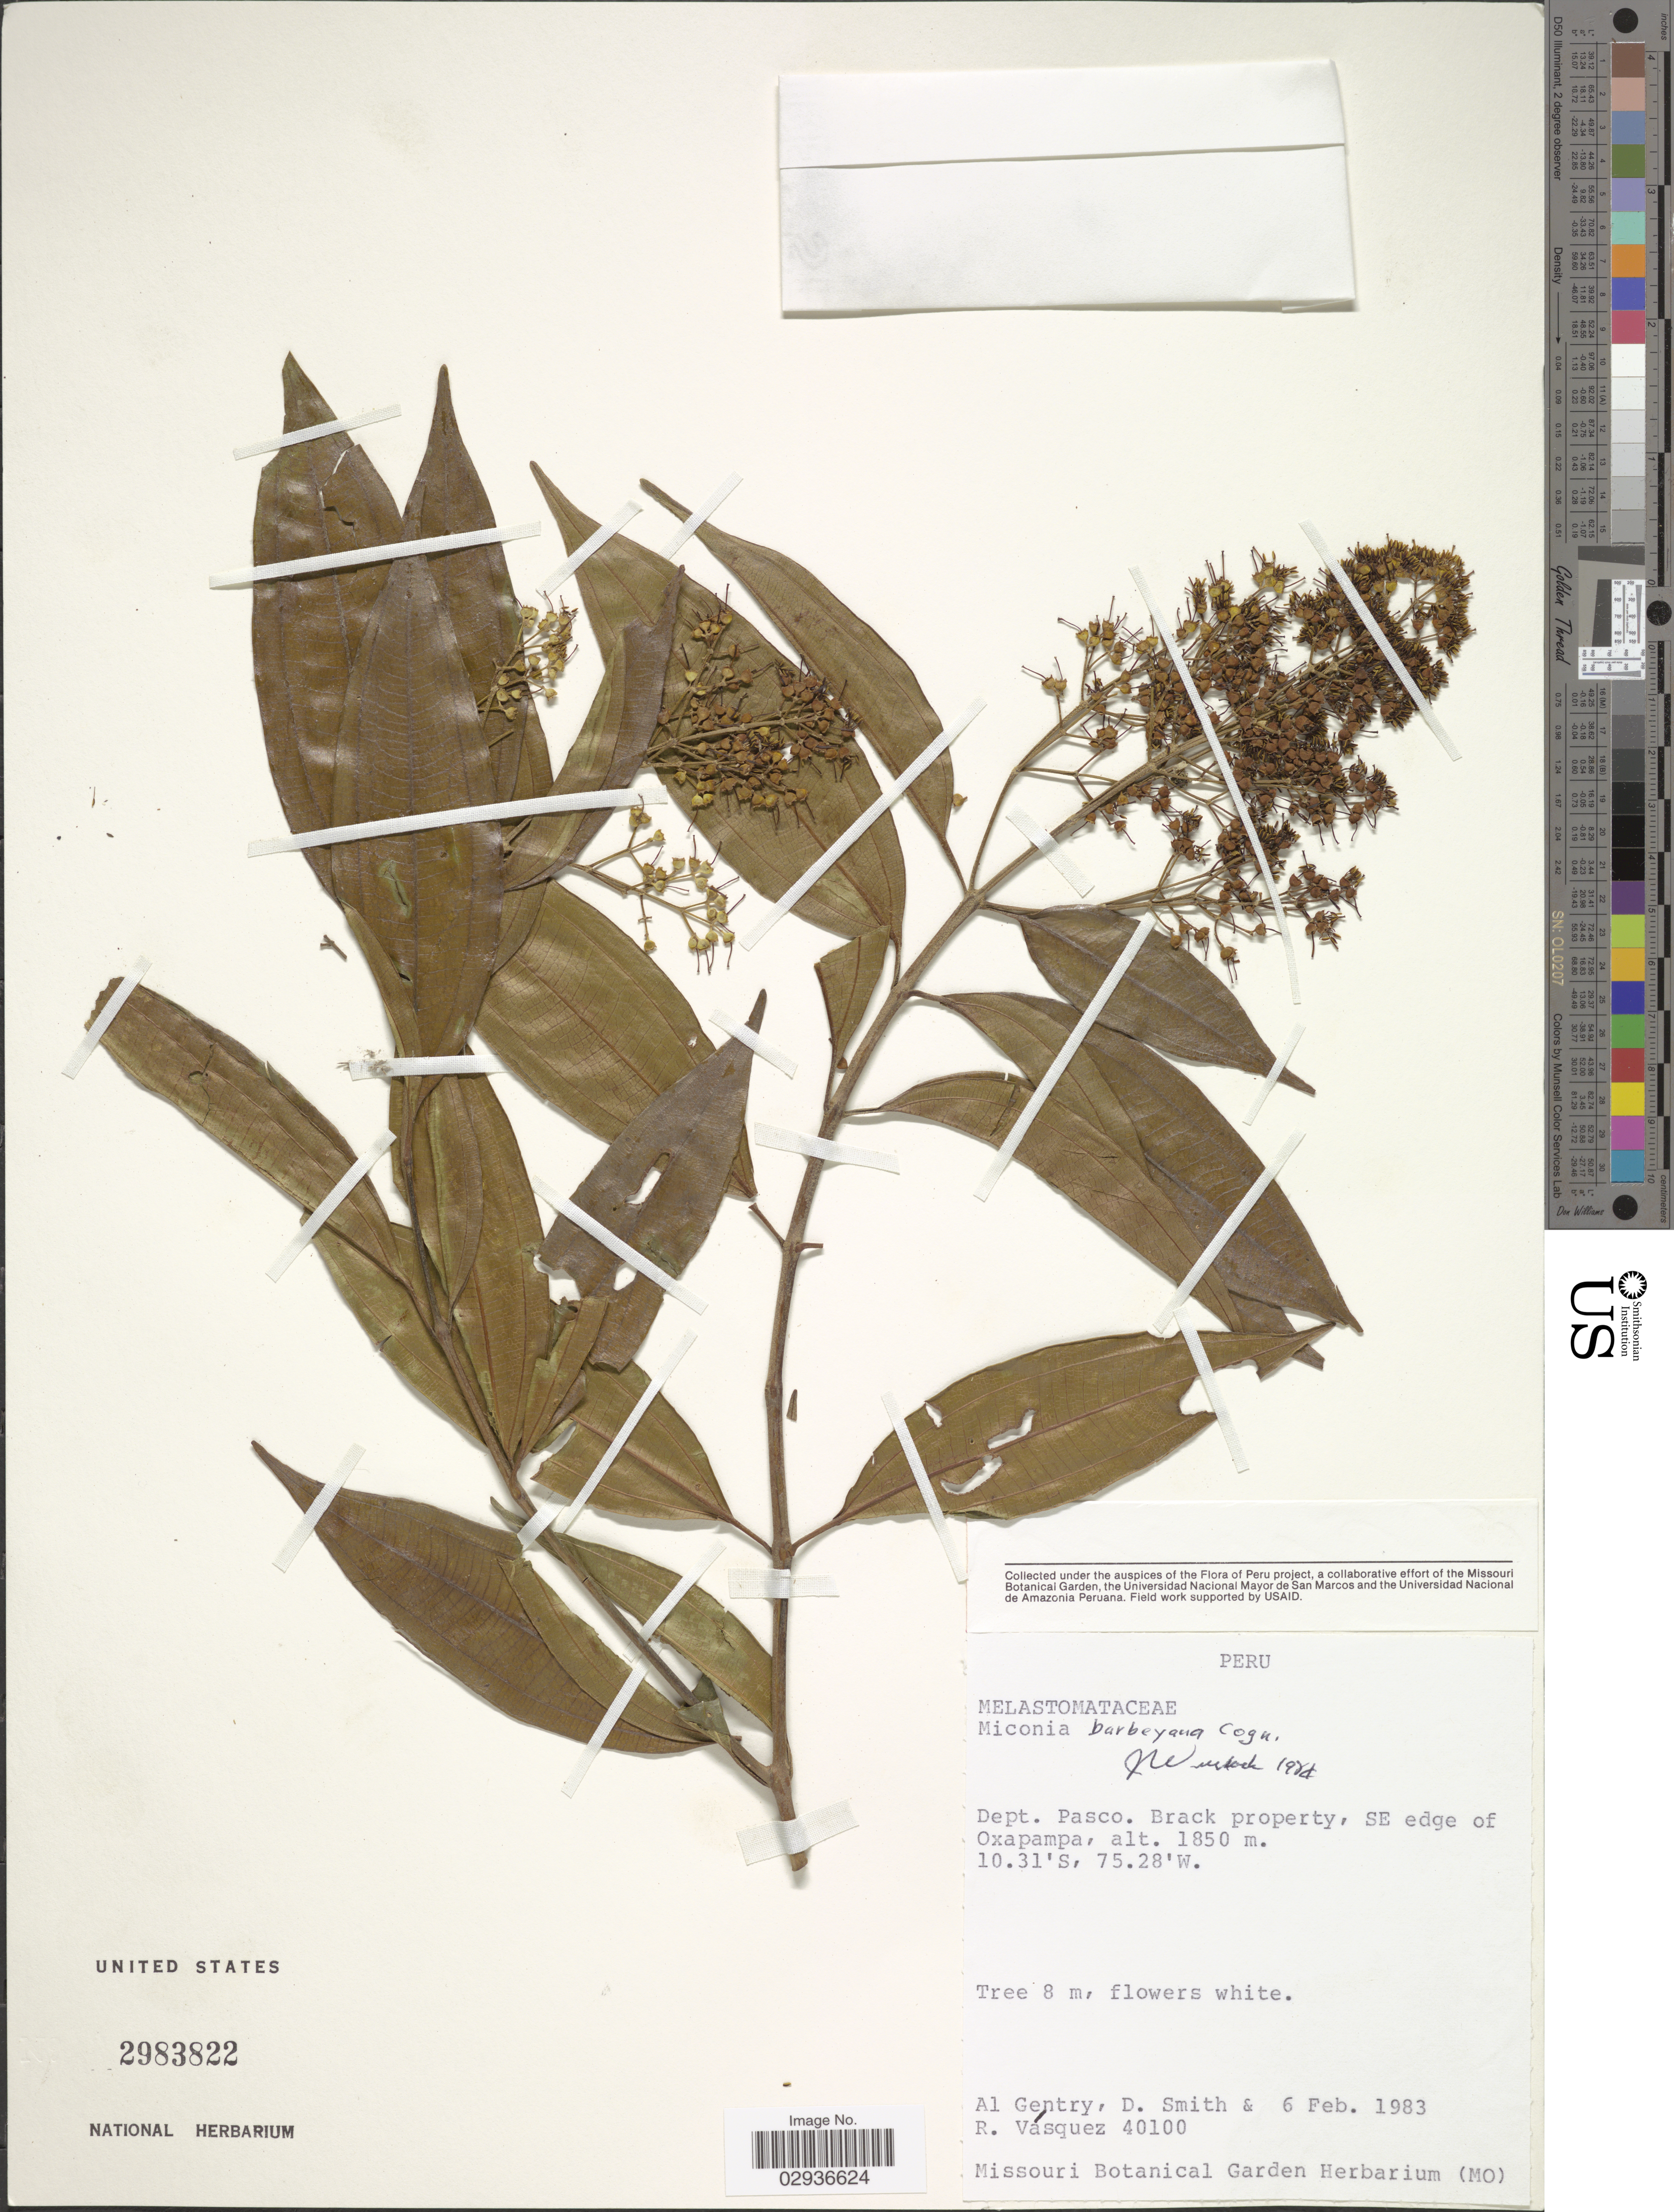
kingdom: Plantae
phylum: Tracheophyta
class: Magnoliopsida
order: Myrtales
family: Melastomataceae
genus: Miconia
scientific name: Miconia barbeyana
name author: Cogn.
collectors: A. H. Gentry, D. Smith & R. Vásquez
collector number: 40100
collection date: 1983-02-06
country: Peru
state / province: Pasco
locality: Dept. Pasco. Brack property, SE edge of Oxapampa.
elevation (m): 1850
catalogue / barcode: US 2983822